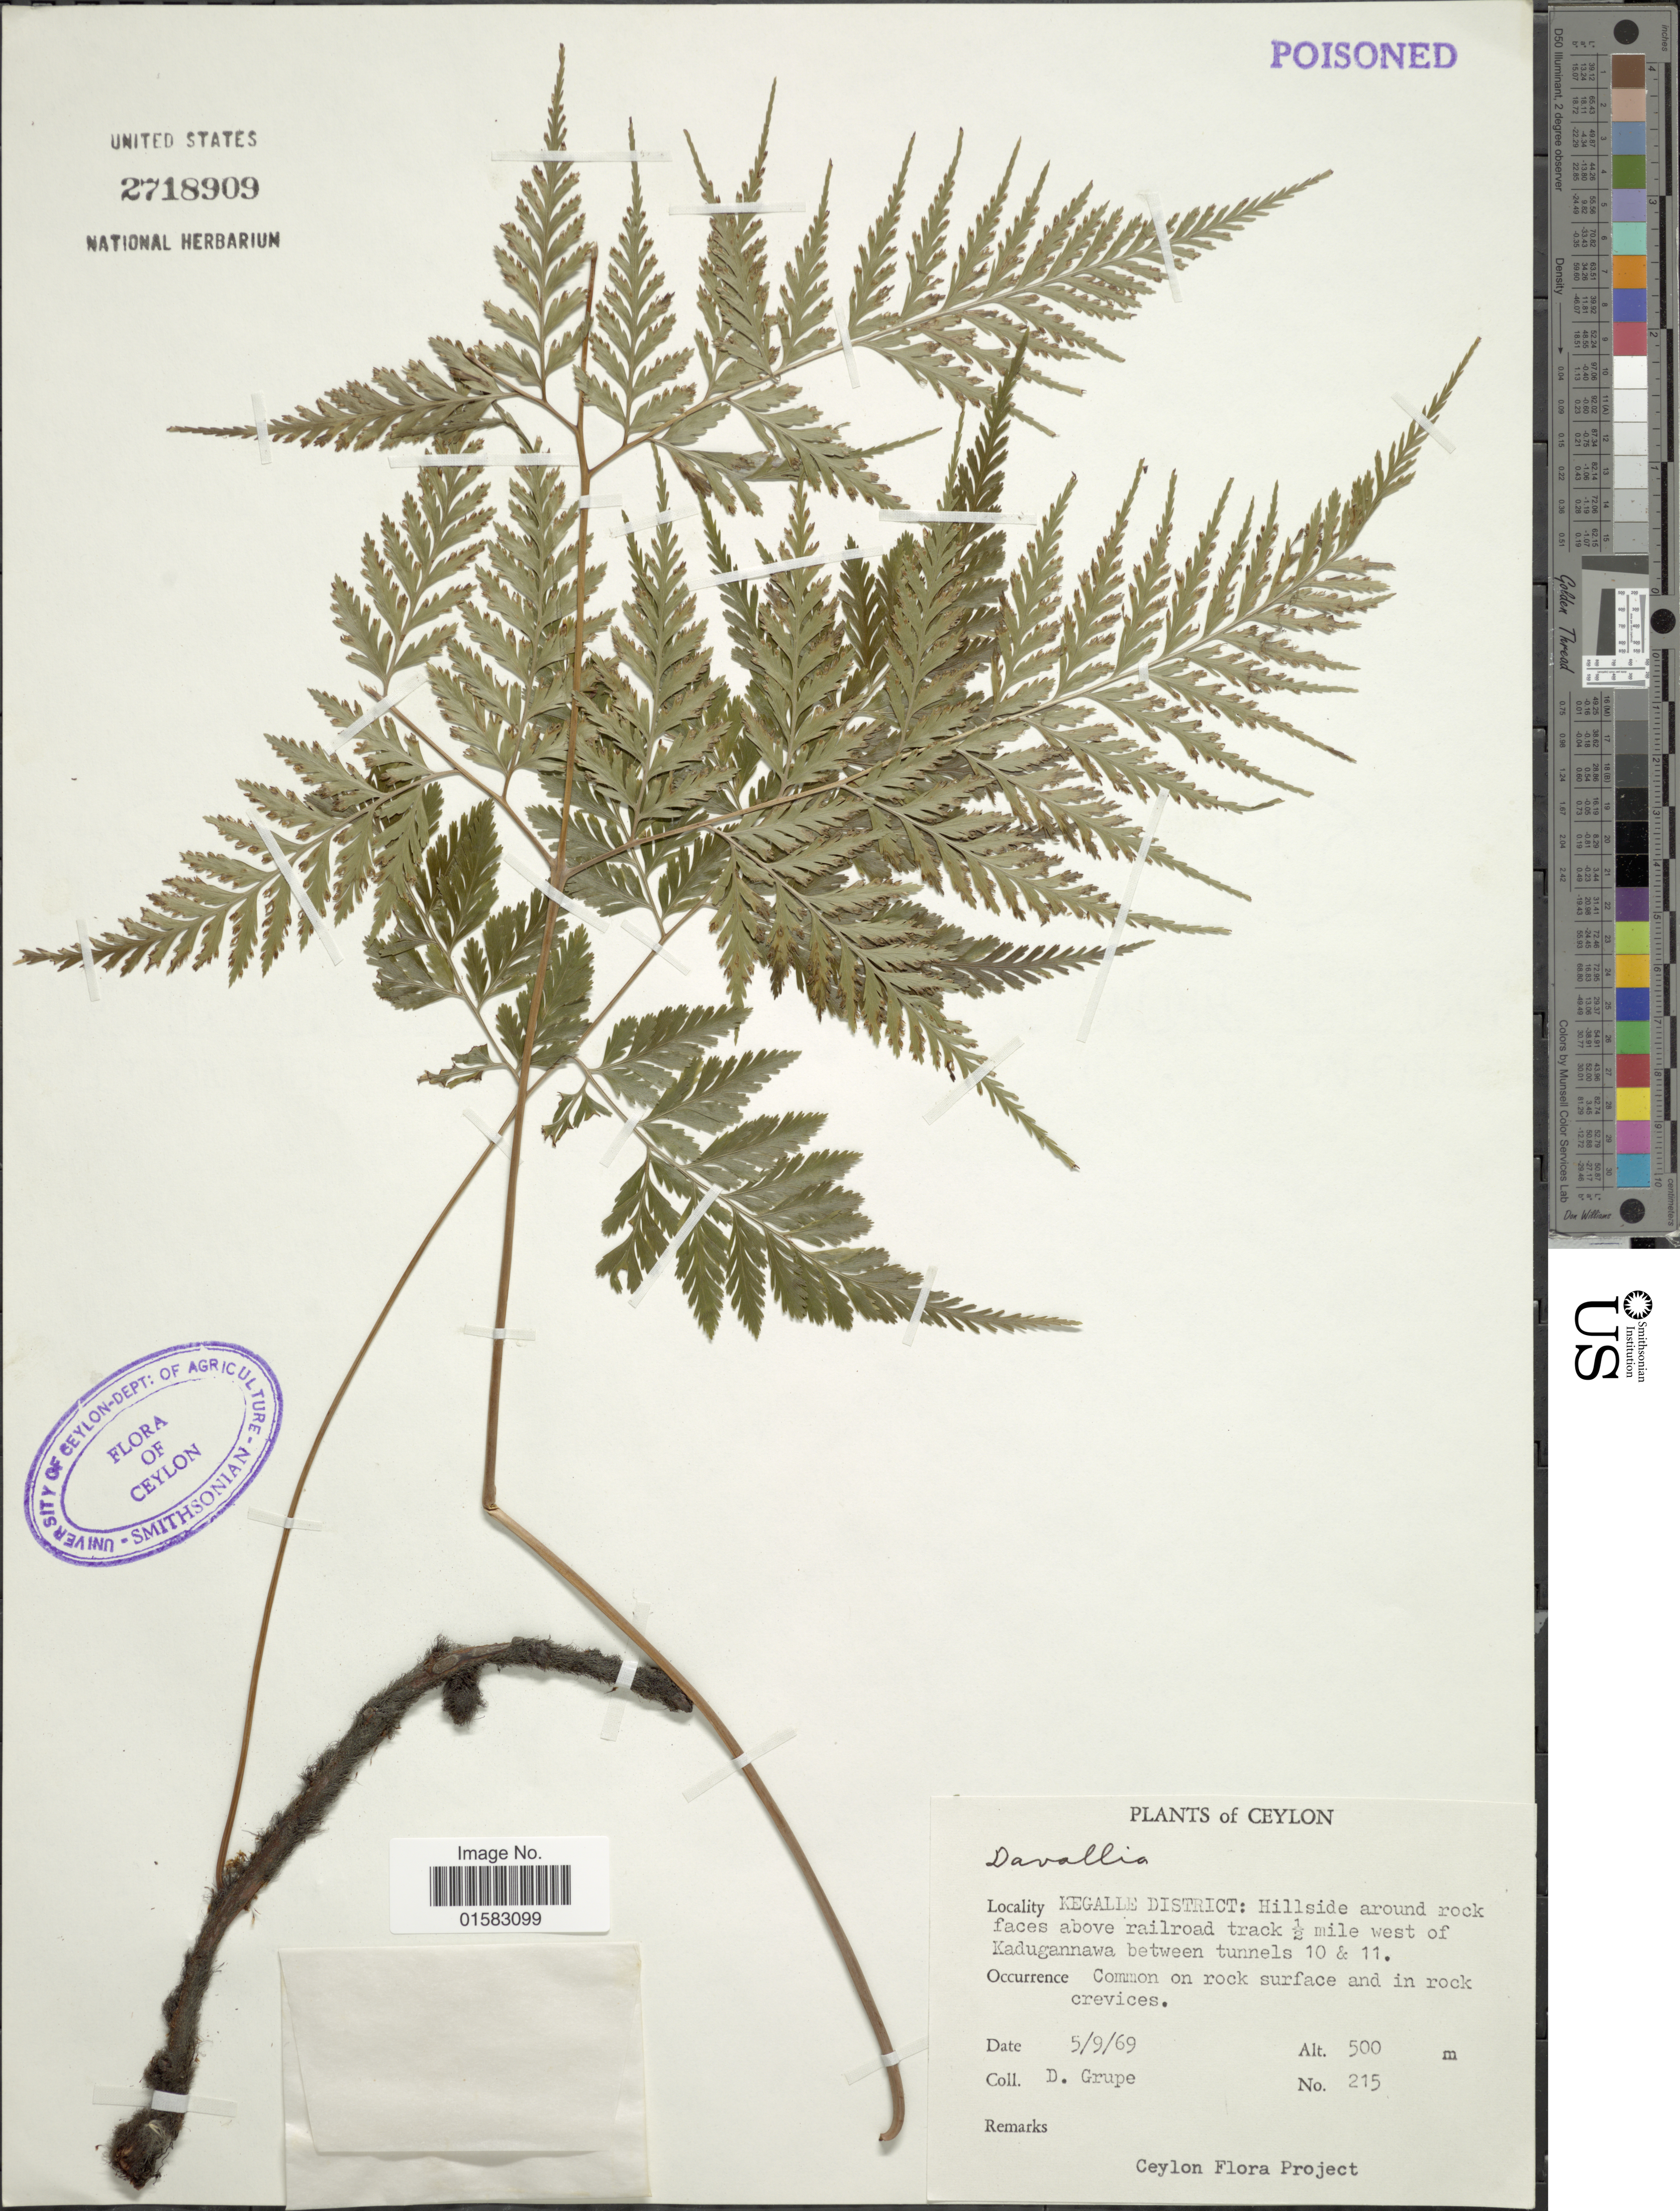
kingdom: Plantae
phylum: Tracheophyta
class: Polypodiopsida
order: Polypodiales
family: Davalliaceae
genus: Davallia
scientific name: Davallia sp.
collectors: D. Grupe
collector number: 215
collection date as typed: Transcribed d/m/y: 5/9/69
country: Sri Lanka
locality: Ceylon, Kegalle District: Hillside around rock faces above railroad track 0.5 mile west of Kadugannawa between tunnels 10 & 11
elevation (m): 500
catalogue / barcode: US 2718909